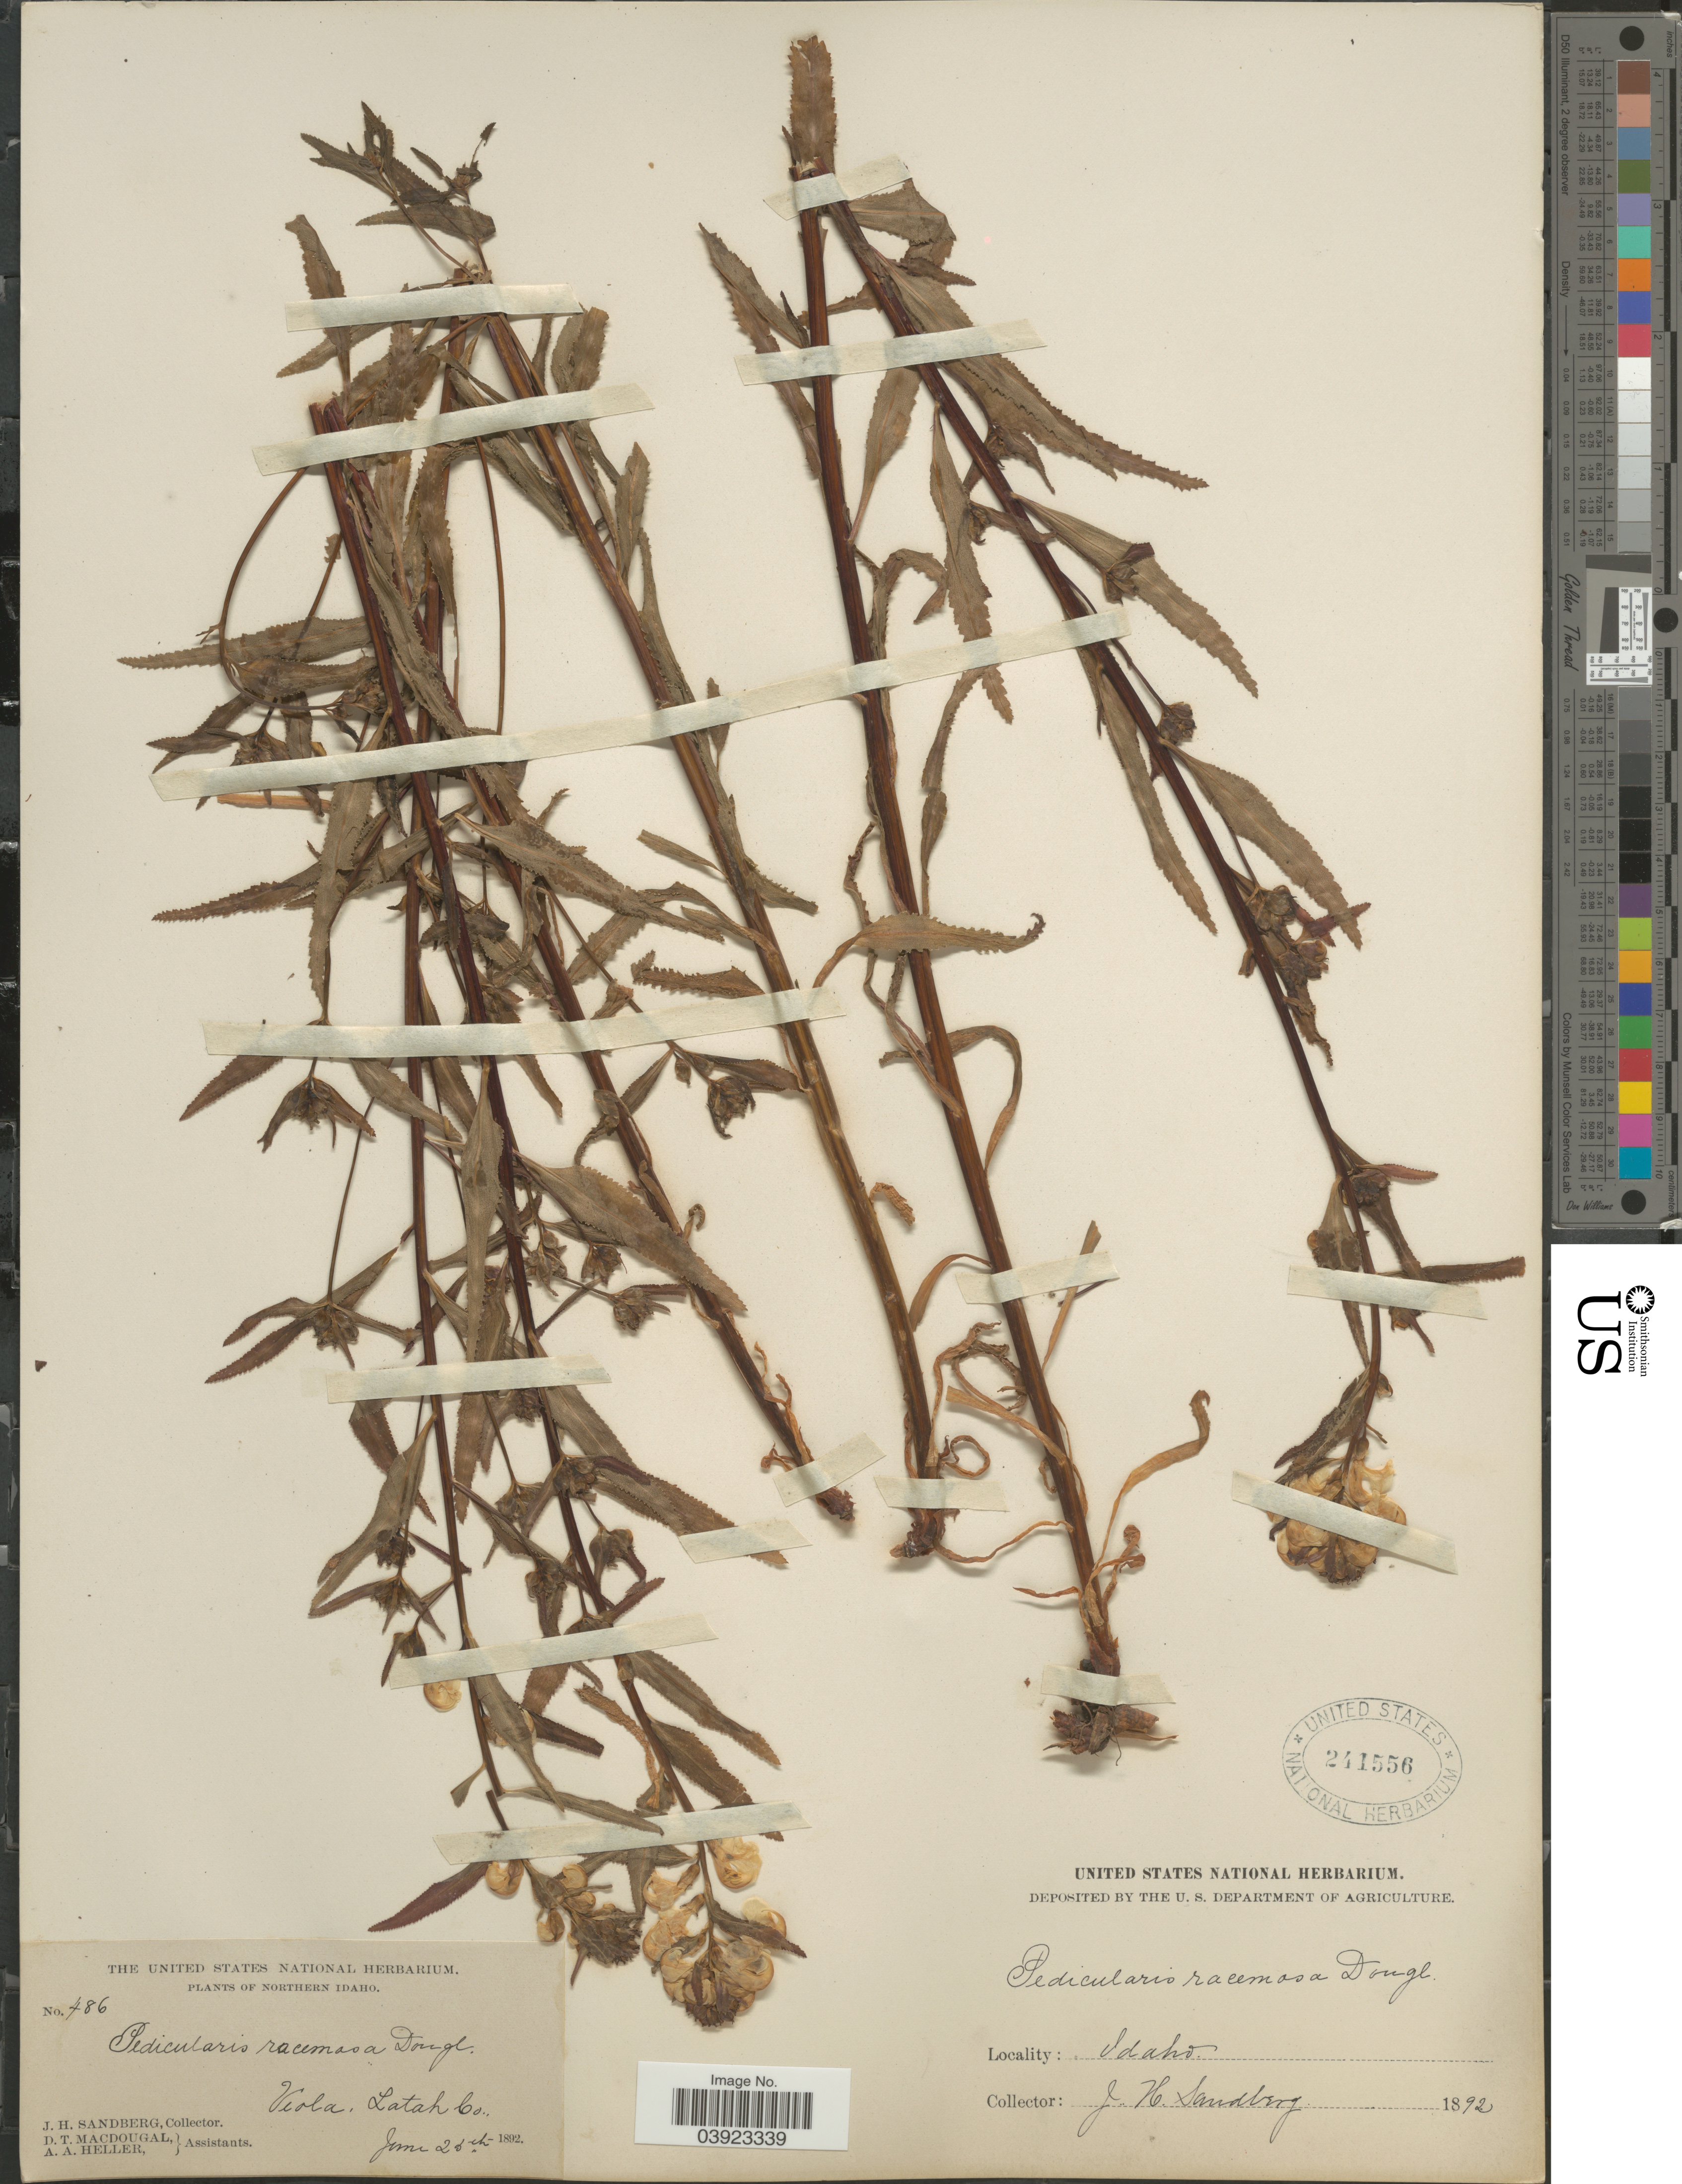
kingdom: Plantae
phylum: Tracheophyta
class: Magnoliopsida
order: Lamiales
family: Orobanchaceae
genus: Pedicularis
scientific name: Pedicularis racemosa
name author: Douglas ex Benth.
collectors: J. H. Sandberg, D. T. MacDougal & A. A. Heller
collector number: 486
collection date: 1892-06-25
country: United States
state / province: Idaho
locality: Northern Idaho. Viola, Latah Co.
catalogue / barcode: US 241556